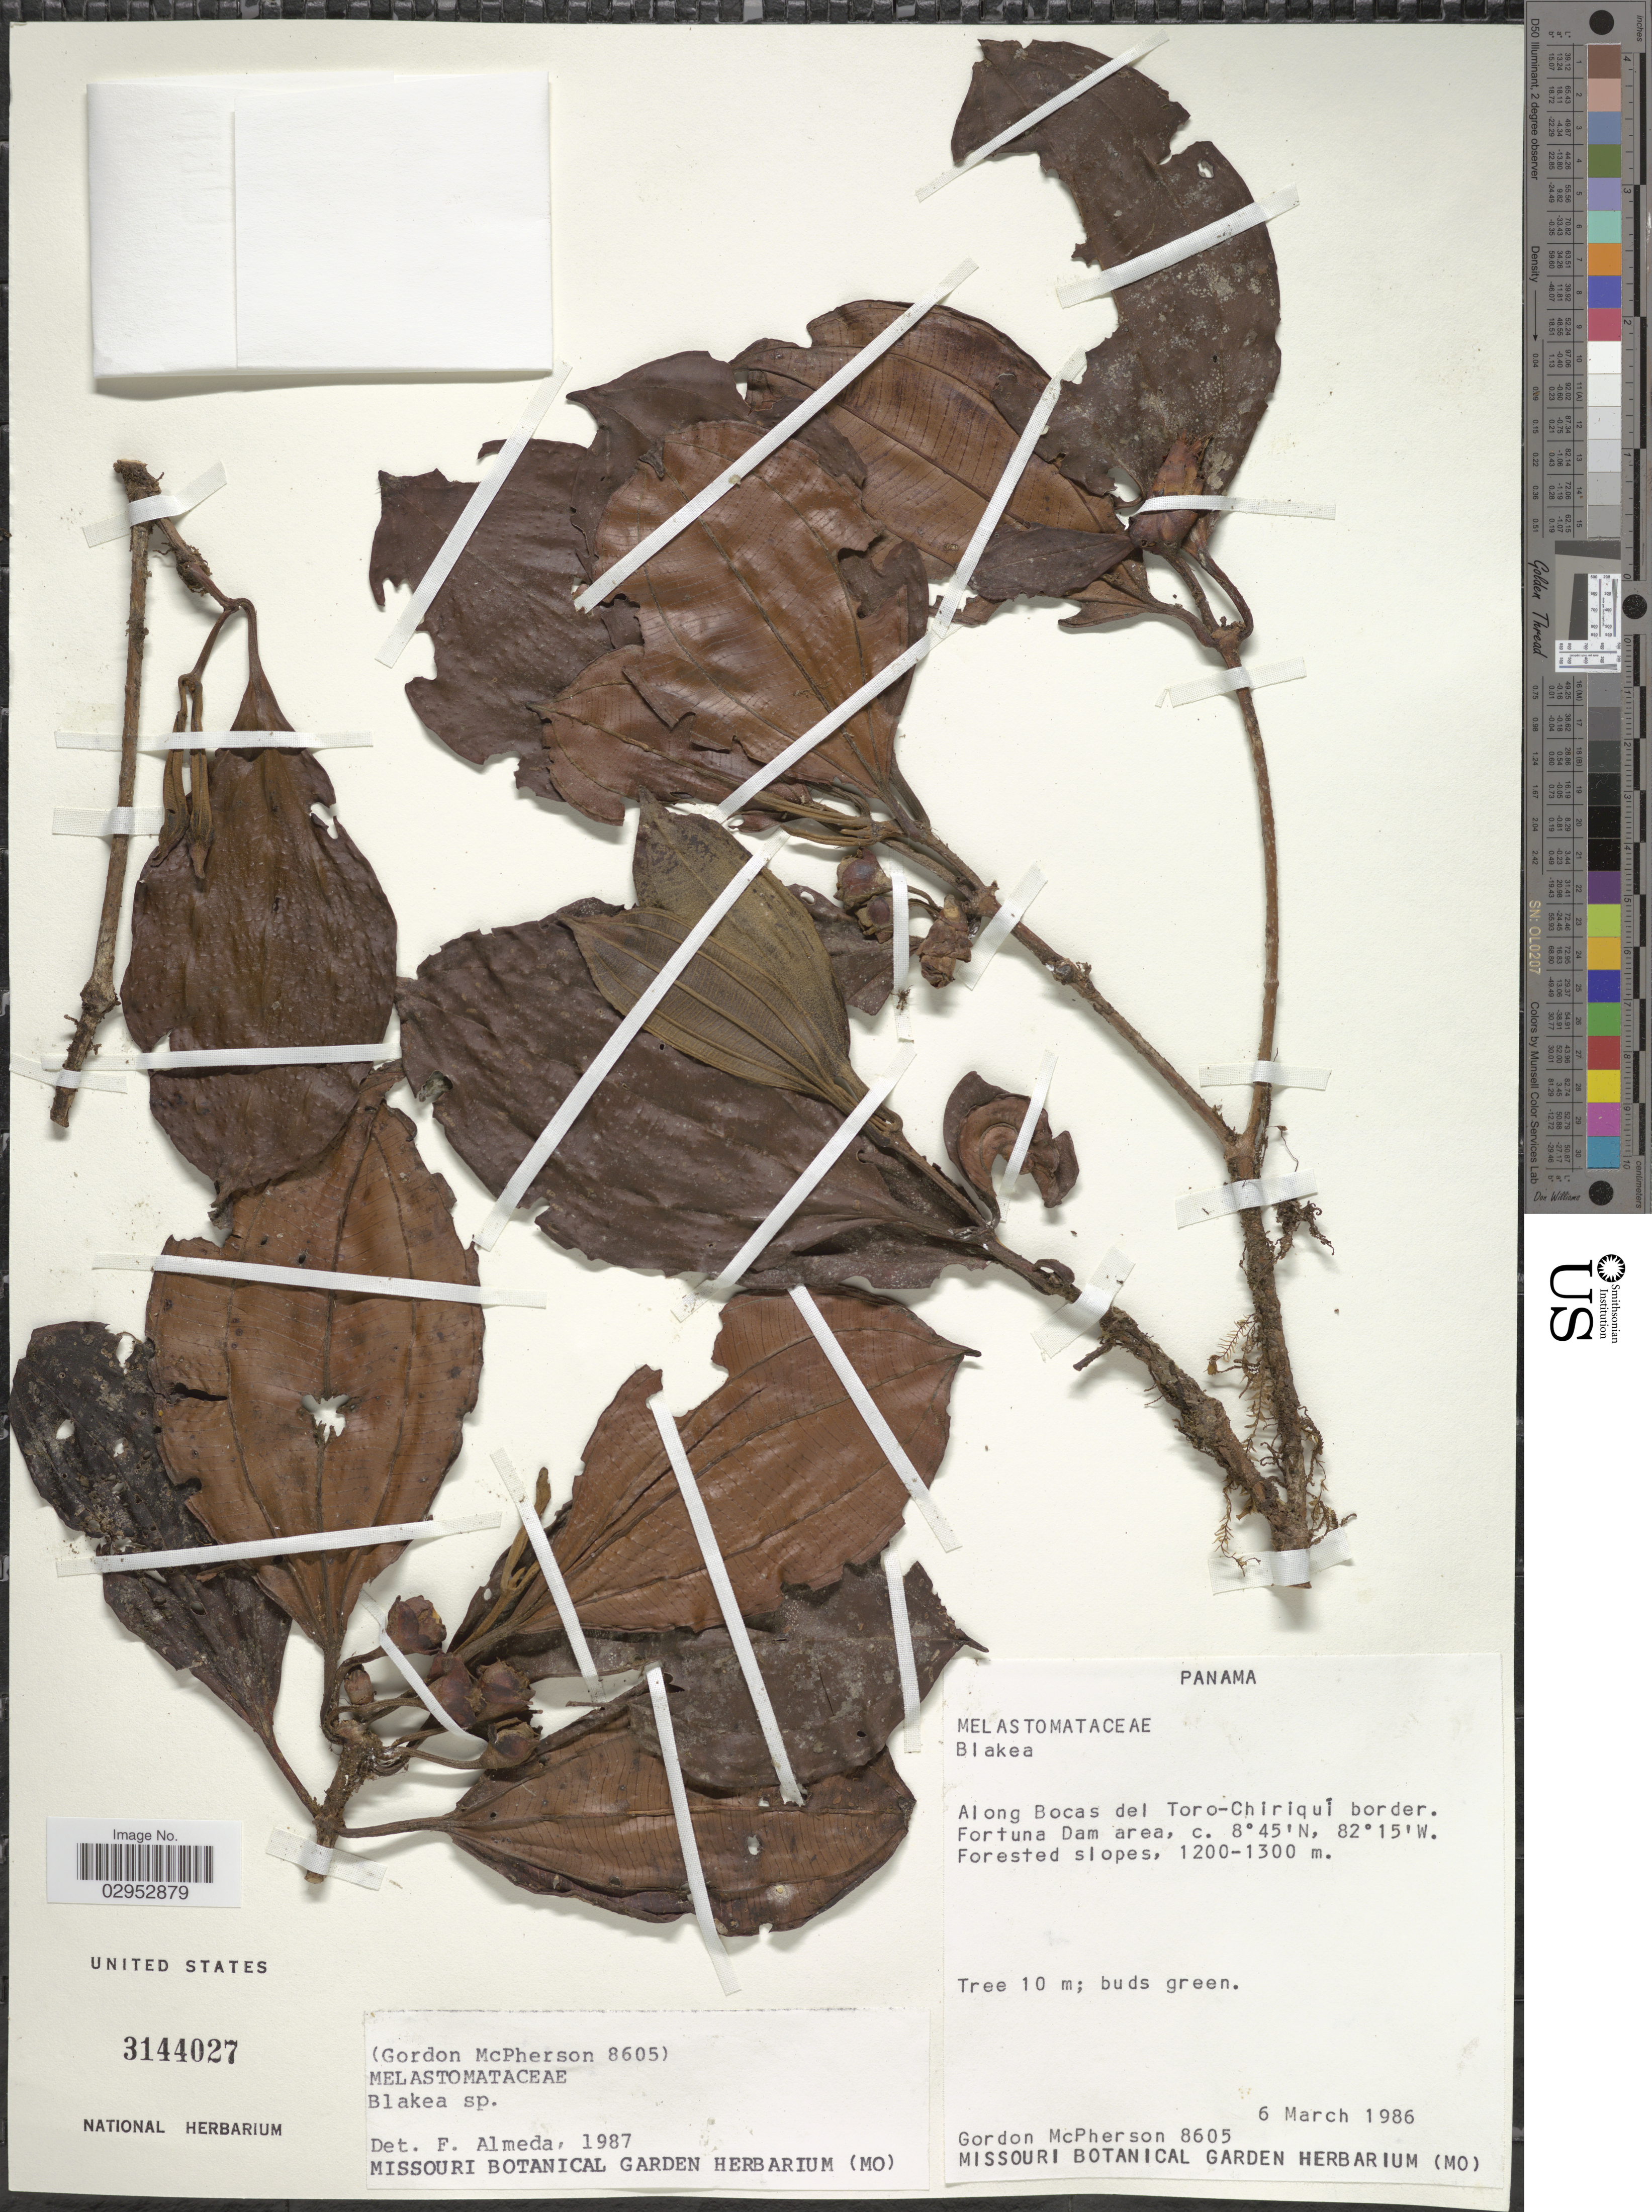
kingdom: Plantae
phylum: Tracheophyta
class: Magnoliopsida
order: Myrtales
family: Melastomataceae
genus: Blakea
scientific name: Blakea sp.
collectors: G. D. McPherson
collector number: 8605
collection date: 1986-03-06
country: Panama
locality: Along Bocas del Toro-Chiriqui border. Fortuna Dam area.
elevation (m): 1200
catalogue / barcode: US 3144027